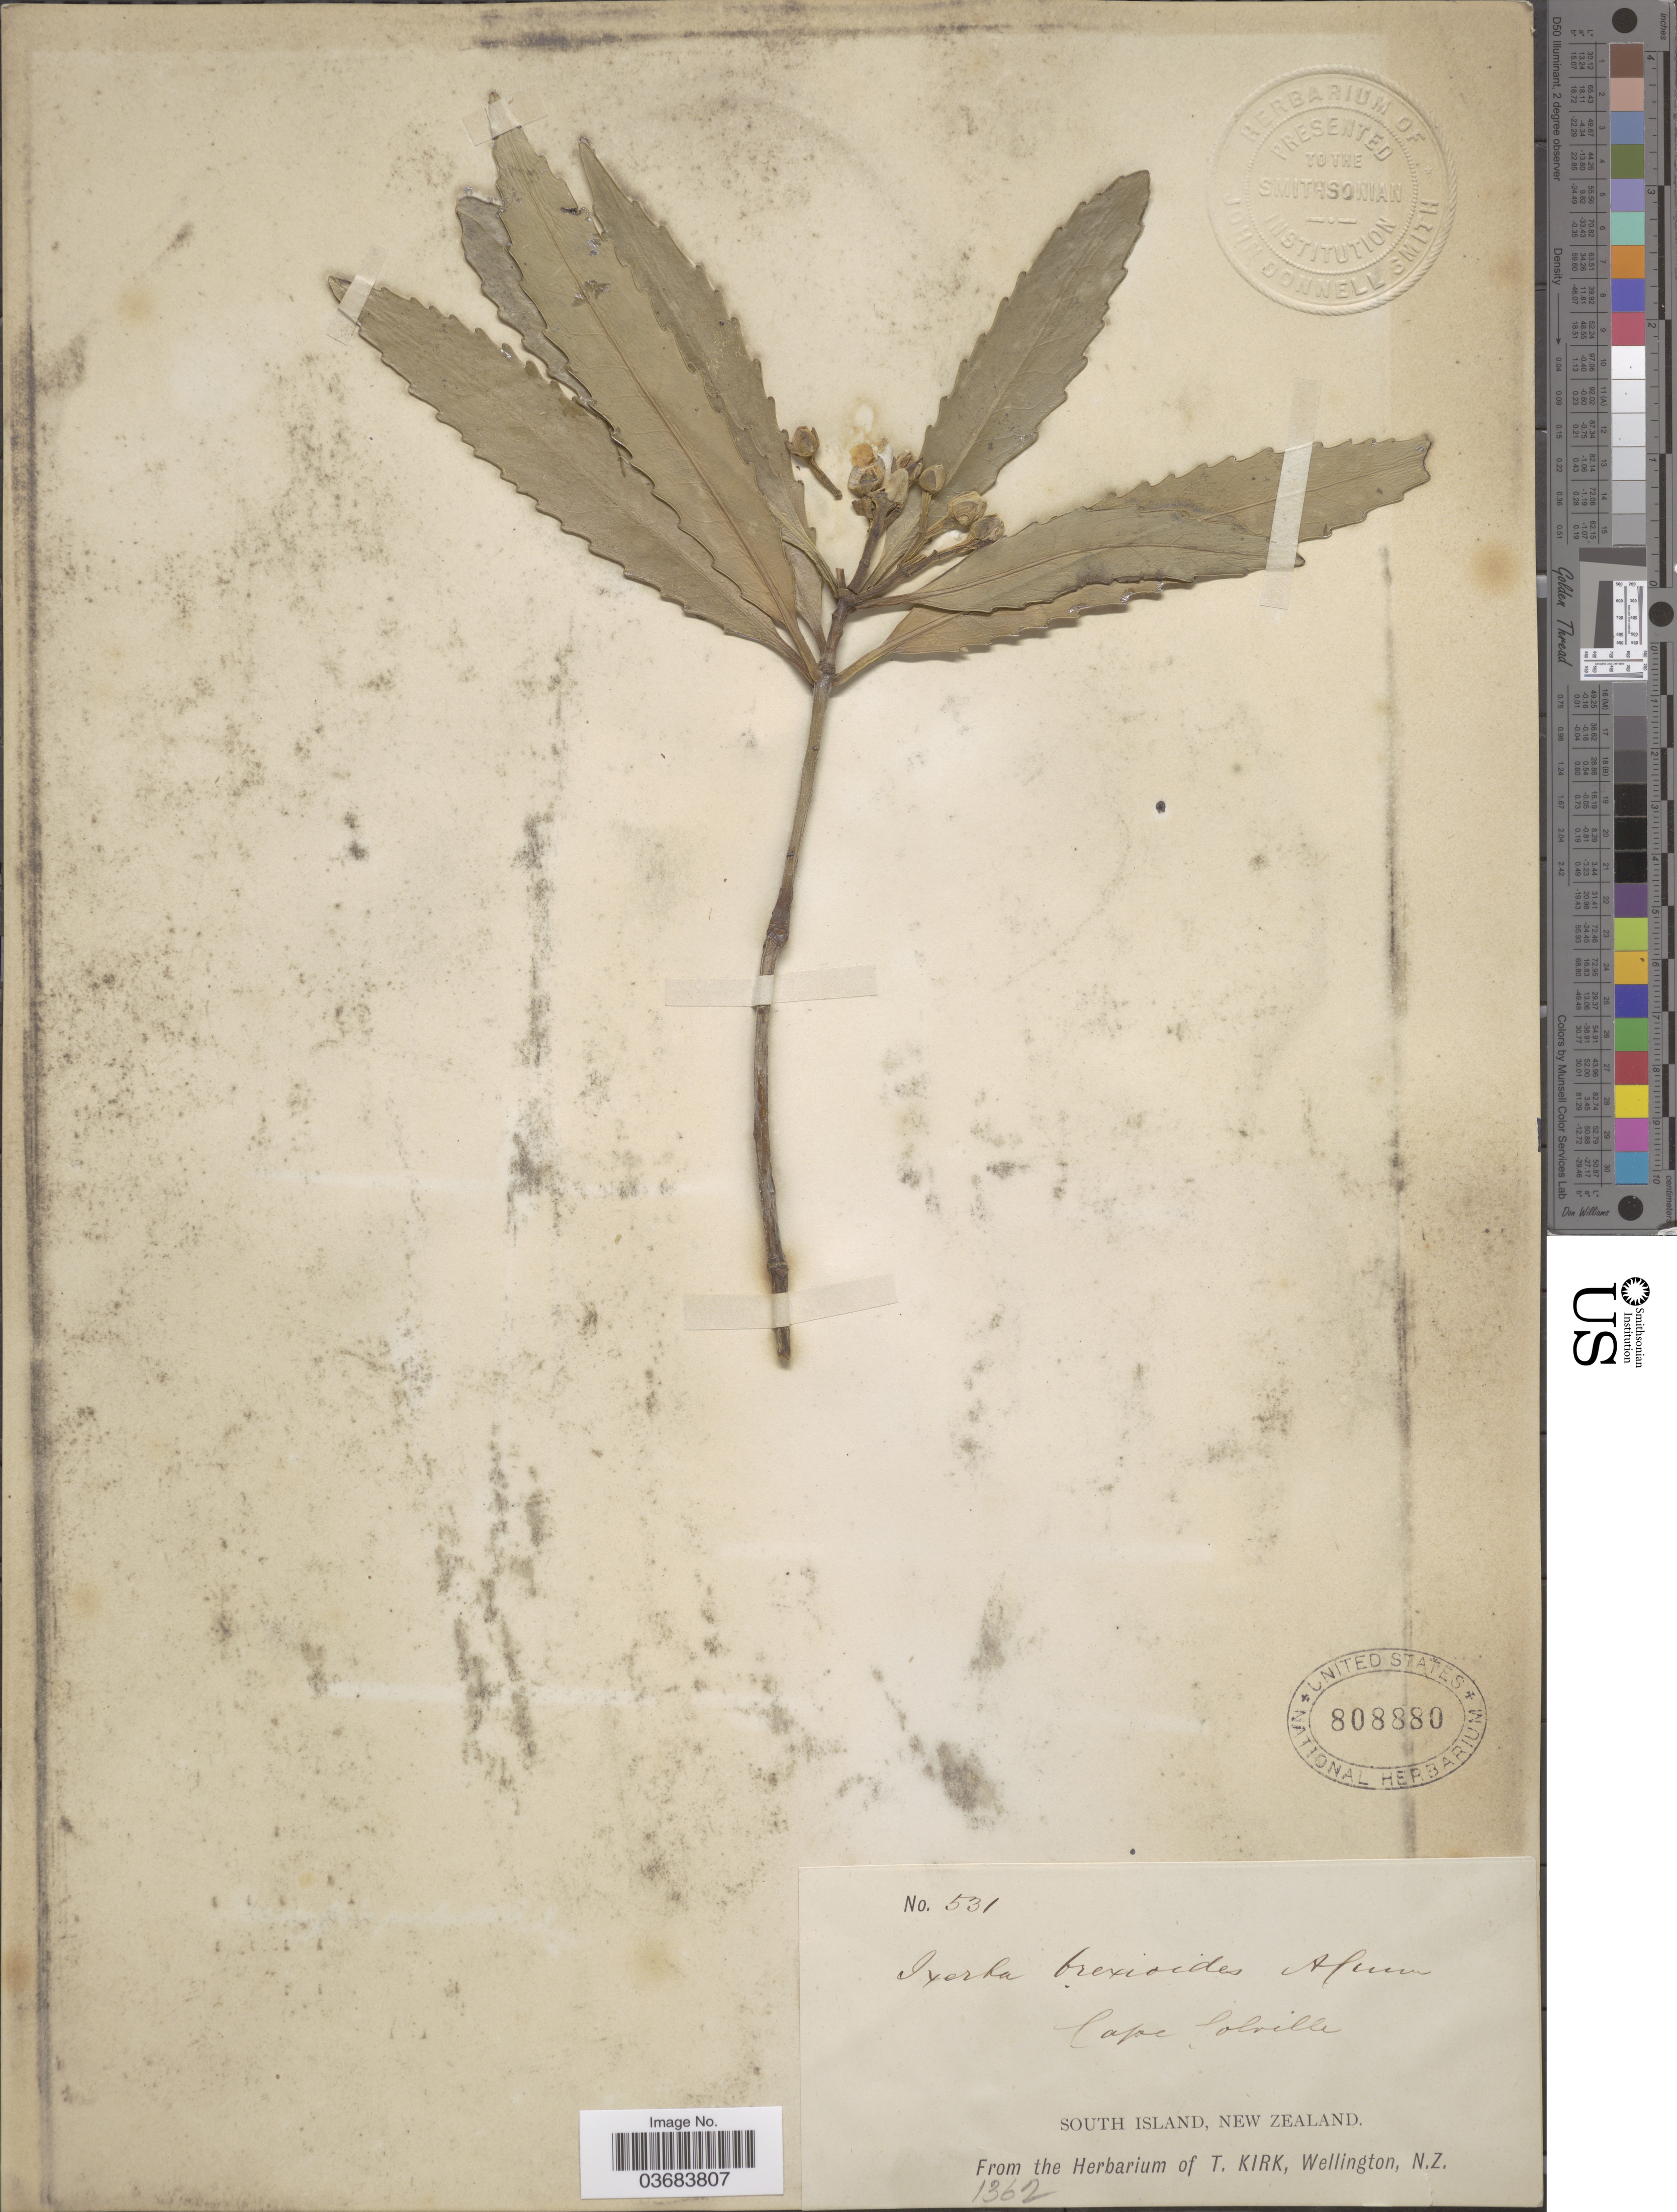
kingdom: Plantae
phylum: Tracheophyta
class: Magnoliopsida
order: Crossosomatales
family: Ixerbaceae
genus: Ixerba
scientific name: Ixerba brexioides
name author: A. Cunn.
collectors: ex herb. T. Kirk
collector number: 531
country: New Zealand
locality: Cape Colville. South Island.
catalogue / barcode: US 808880